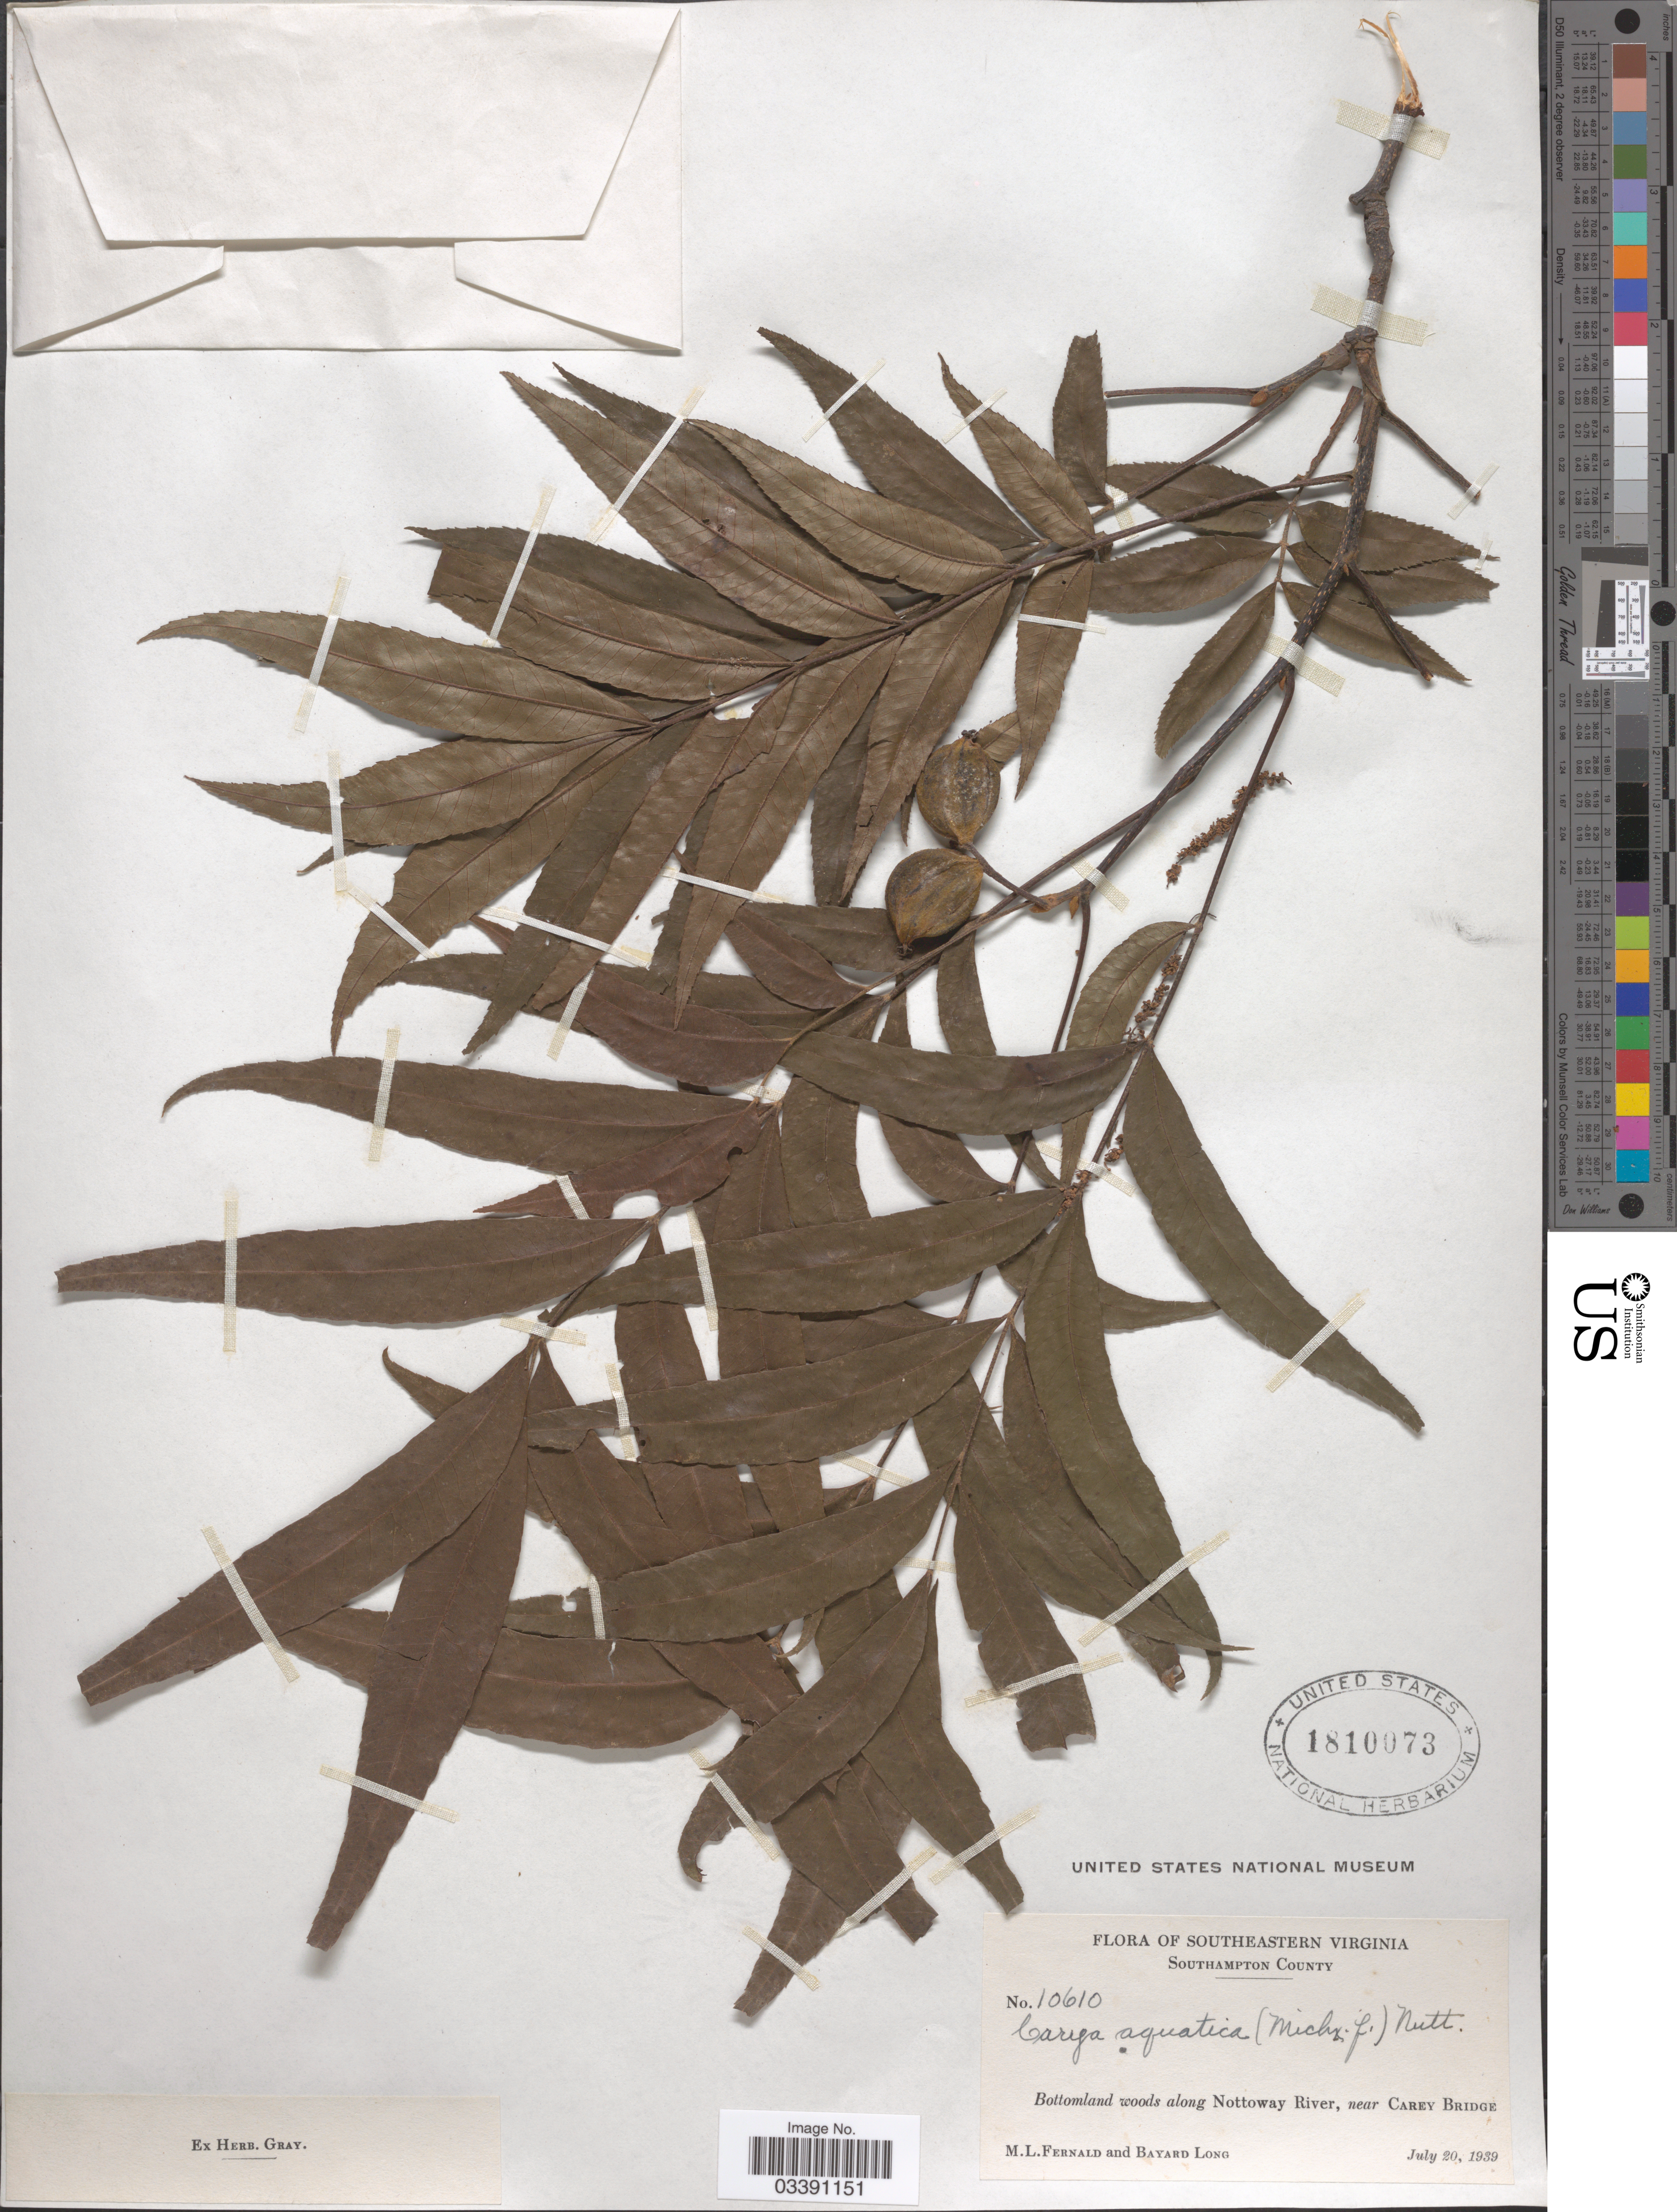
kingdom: Plantae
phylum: Tracheophyta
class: Magnoliopsida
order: Fagales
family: Juglandaceae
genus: Carya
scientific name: Carya aquatica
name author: (F. Michx.) Nutt.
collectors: M. L. Fernald & B. Long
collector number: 10610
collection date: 1939-07-20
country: United States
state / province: Virginia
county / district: Southampton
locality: Southeastern Virginia. Southampton County. Bottomland woods along Nottoway River, near Carey Bridge.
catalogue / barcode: US 1810073